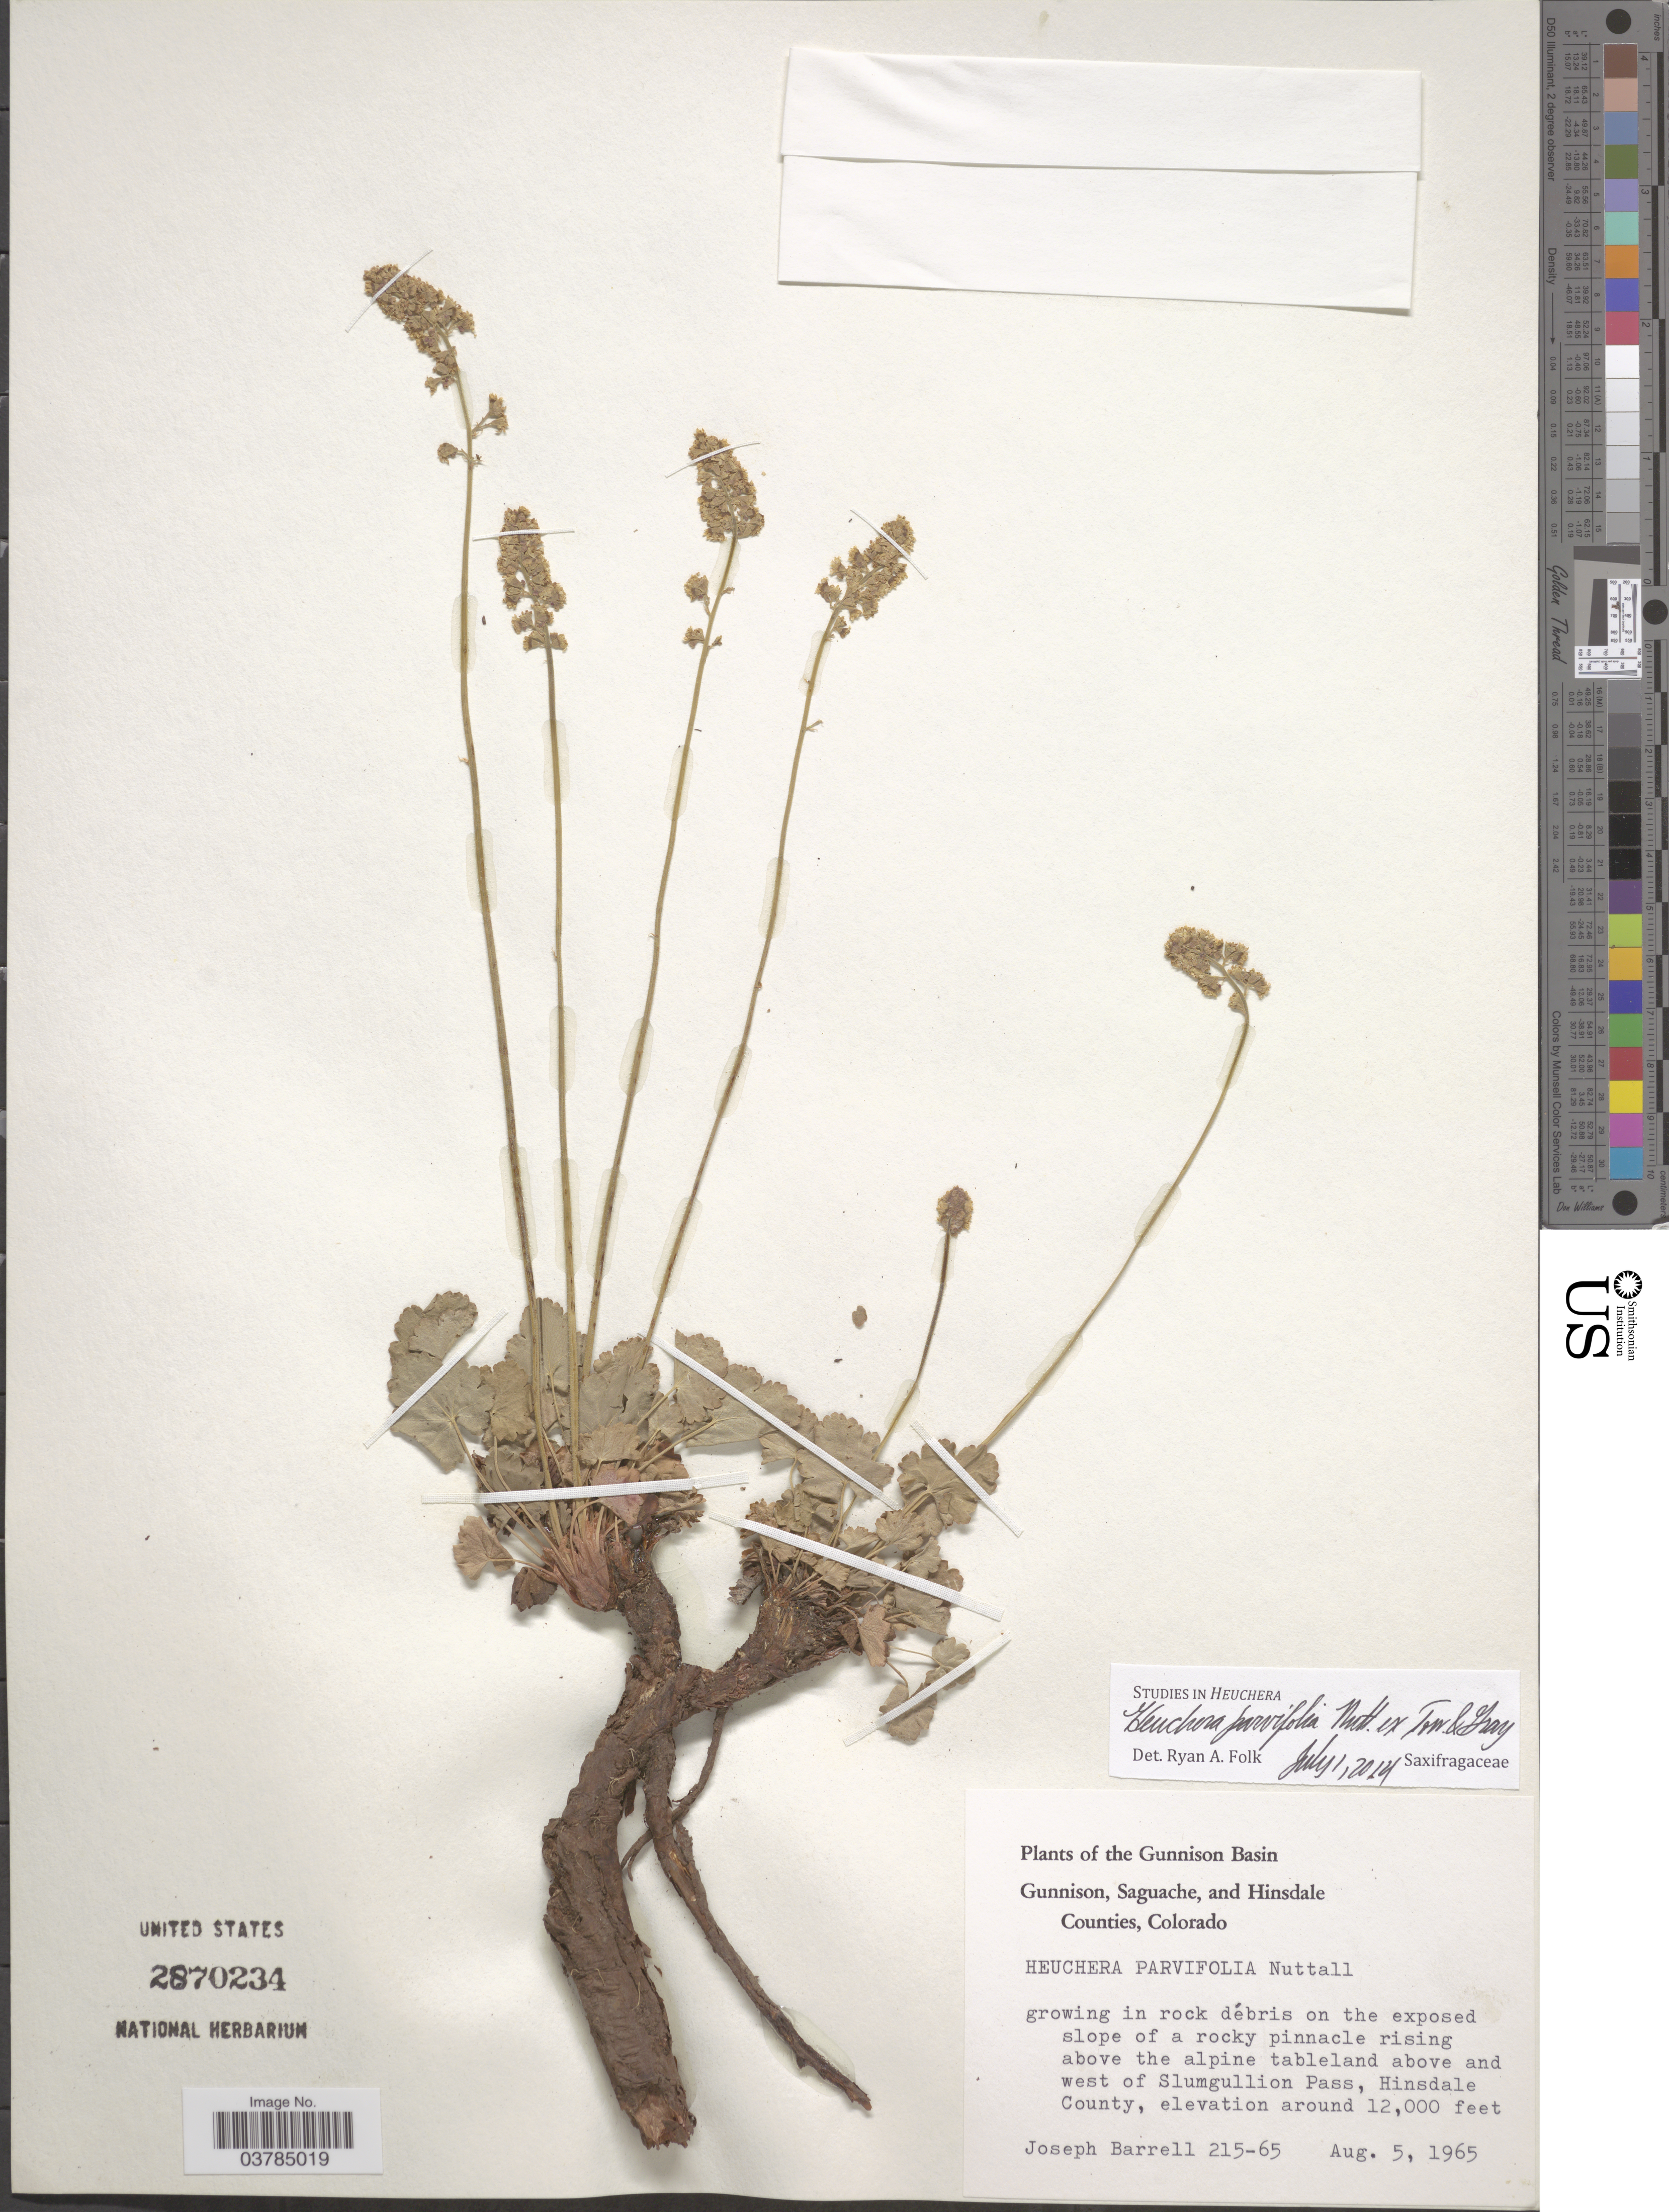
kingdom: Plantae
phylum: Tracheophyta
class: Magnoliopsida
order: Saxifragales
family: Saxifragaceae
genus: Heuchera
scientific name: Heuchera parvifolia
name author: Nutt.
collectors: J. Barrell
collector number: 215-65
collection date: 1965-08-05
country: United States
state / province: Colorado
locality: The Gunnison Basin. Growing in rock debris on the exposed slope of a rocky pinnacle rising above the alpine tableland above and west of Slumgullion Pass, Hinsdale County.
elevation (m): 3658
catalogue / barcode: US 2870234